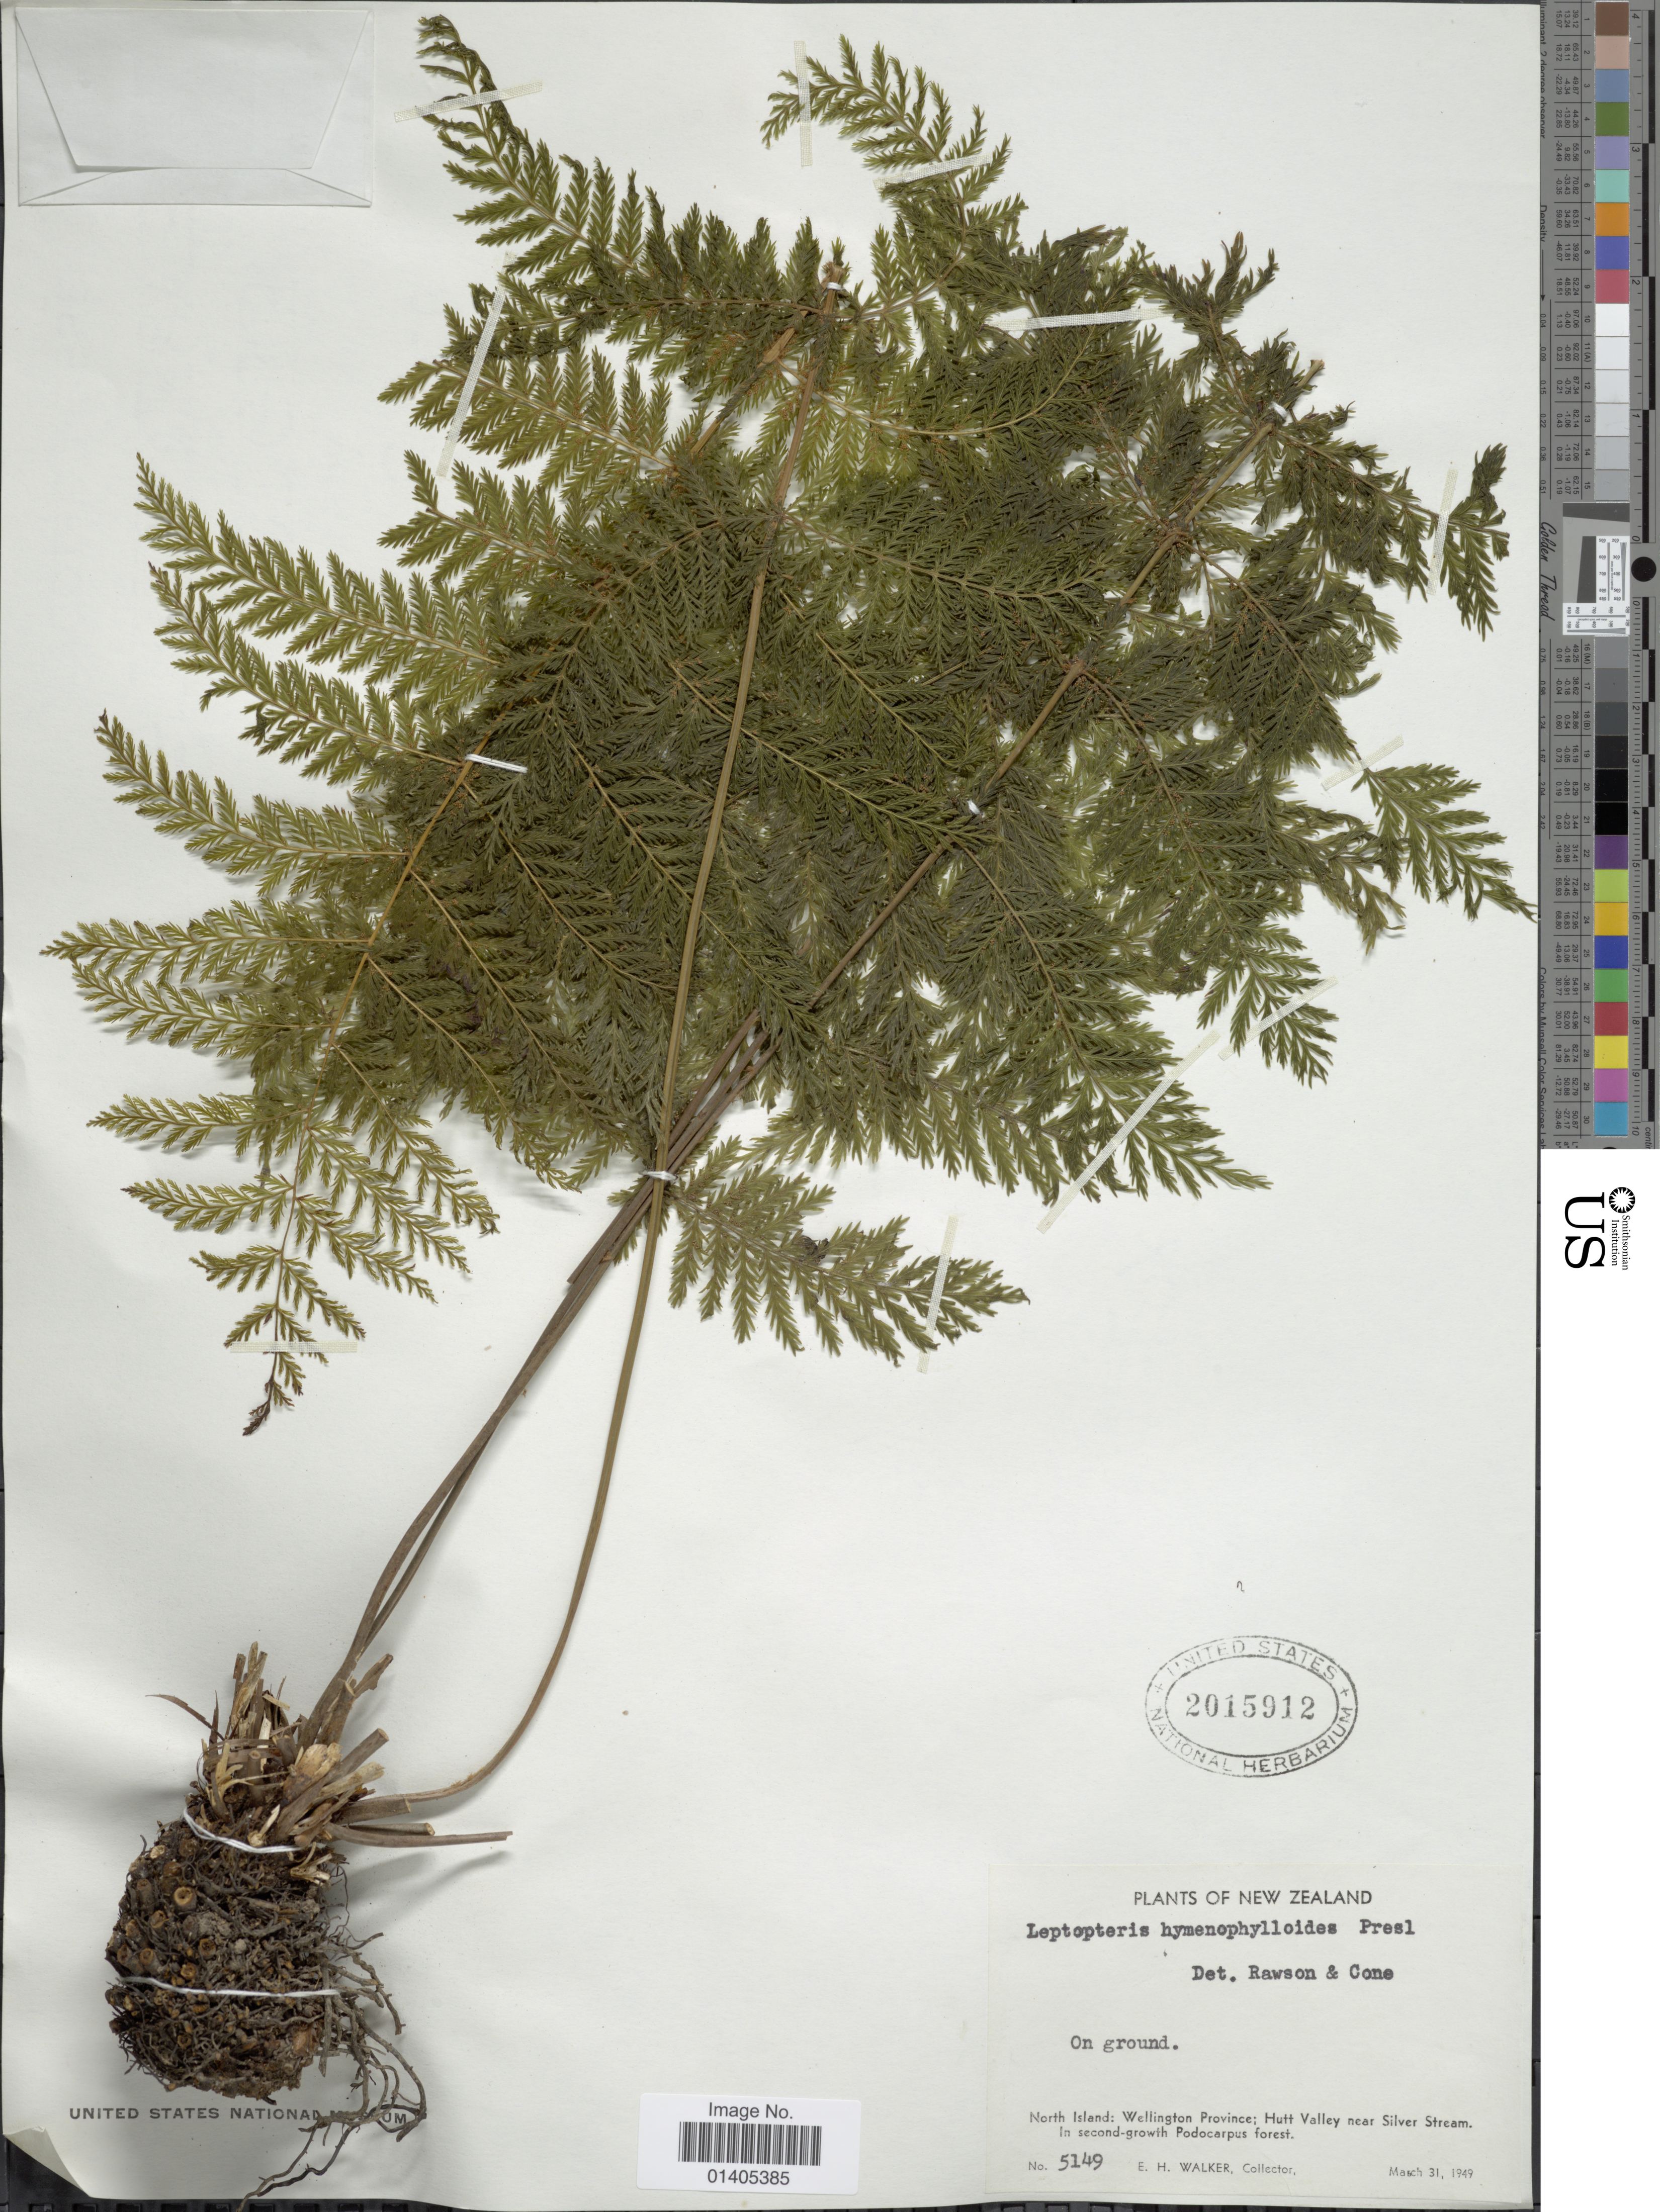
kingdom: Plantae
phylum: Tracheophyta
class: Polypodiopsida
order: Osmundales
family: Osmundaceae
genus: Leptopteris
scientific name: Leptopteris hymenophylloides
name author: (A. Rich.) C. Presl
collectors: E. H. Walker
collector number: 5149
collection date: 1949-03-31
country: New Zealand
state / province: Wellington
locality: North Island: Wellington Province; Hutt Valley near Silver Stream. In second-growth Podocarpus forest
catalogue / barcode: US 2015912